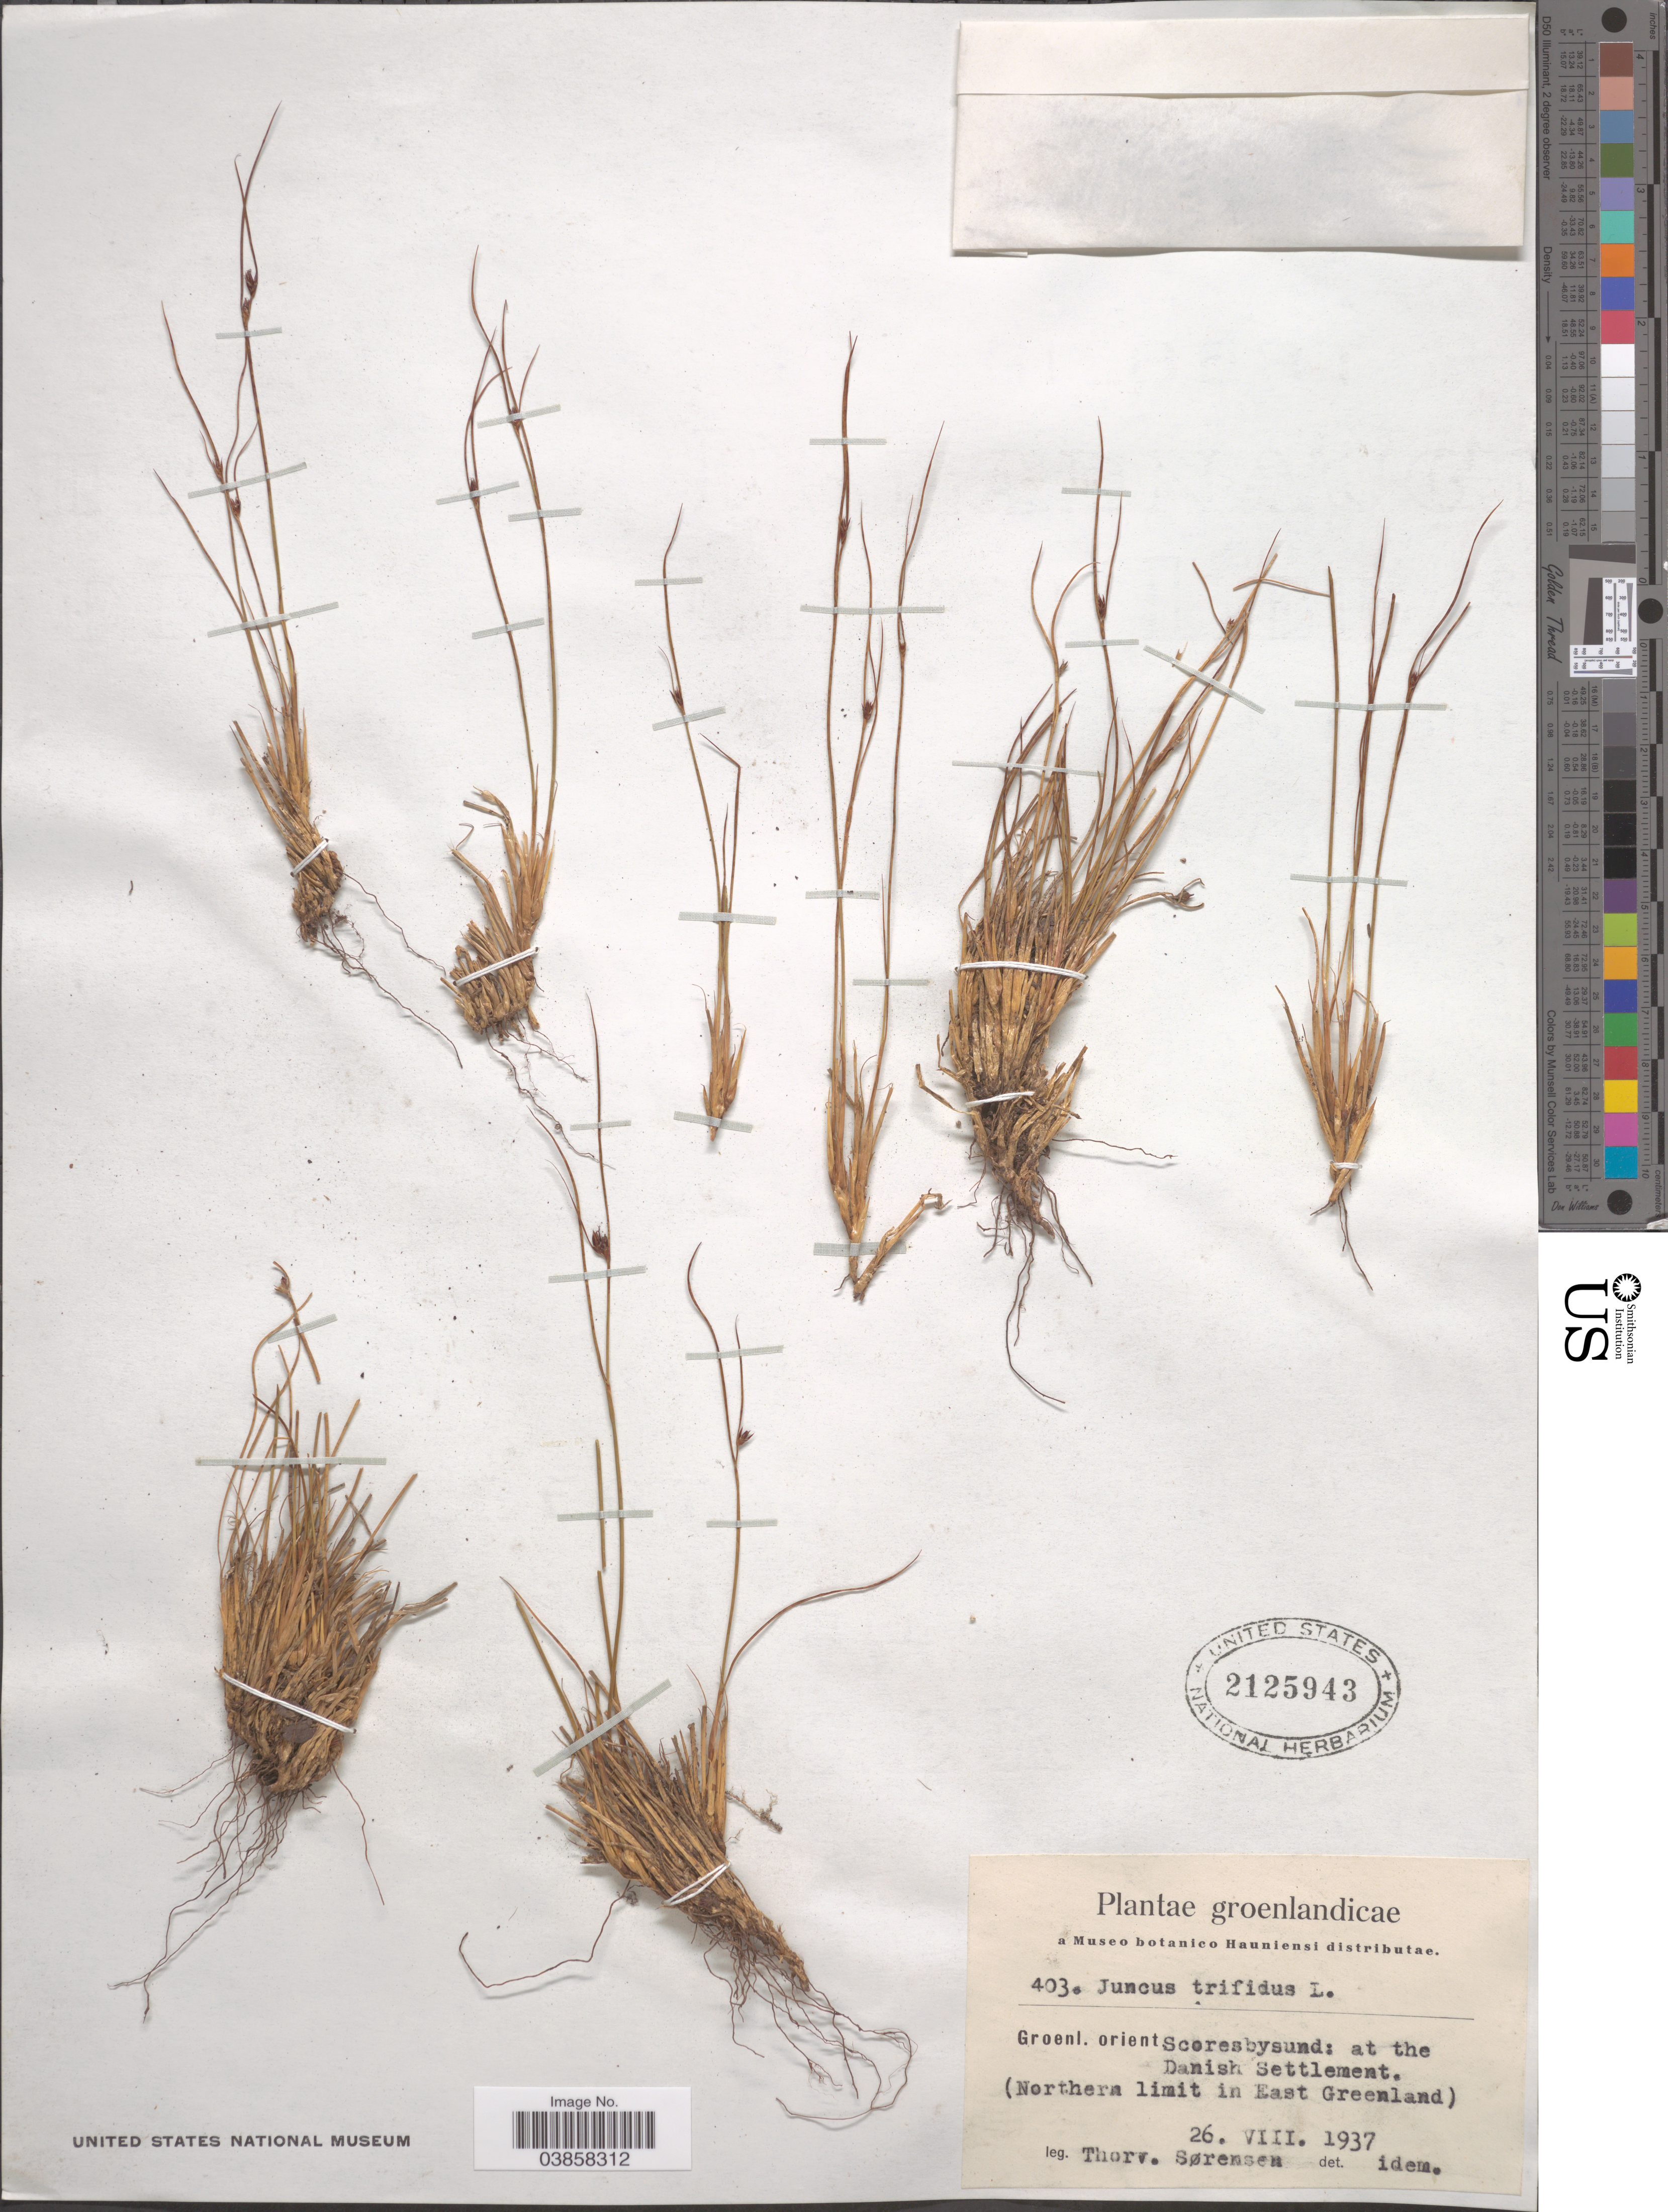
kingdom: Plantae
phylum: Tracheophyta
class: Liliopsida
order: Poales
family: Juncaceae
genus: Juncus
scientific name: Juncus trifidus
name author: L.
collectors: T. Sorensen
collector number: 403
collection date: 1937-08-26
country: Greenland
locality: Groenl. orient. Scoresbysund: at the Danish Settlement. (Northern limit in East Greenland).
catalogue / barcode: US 2125943